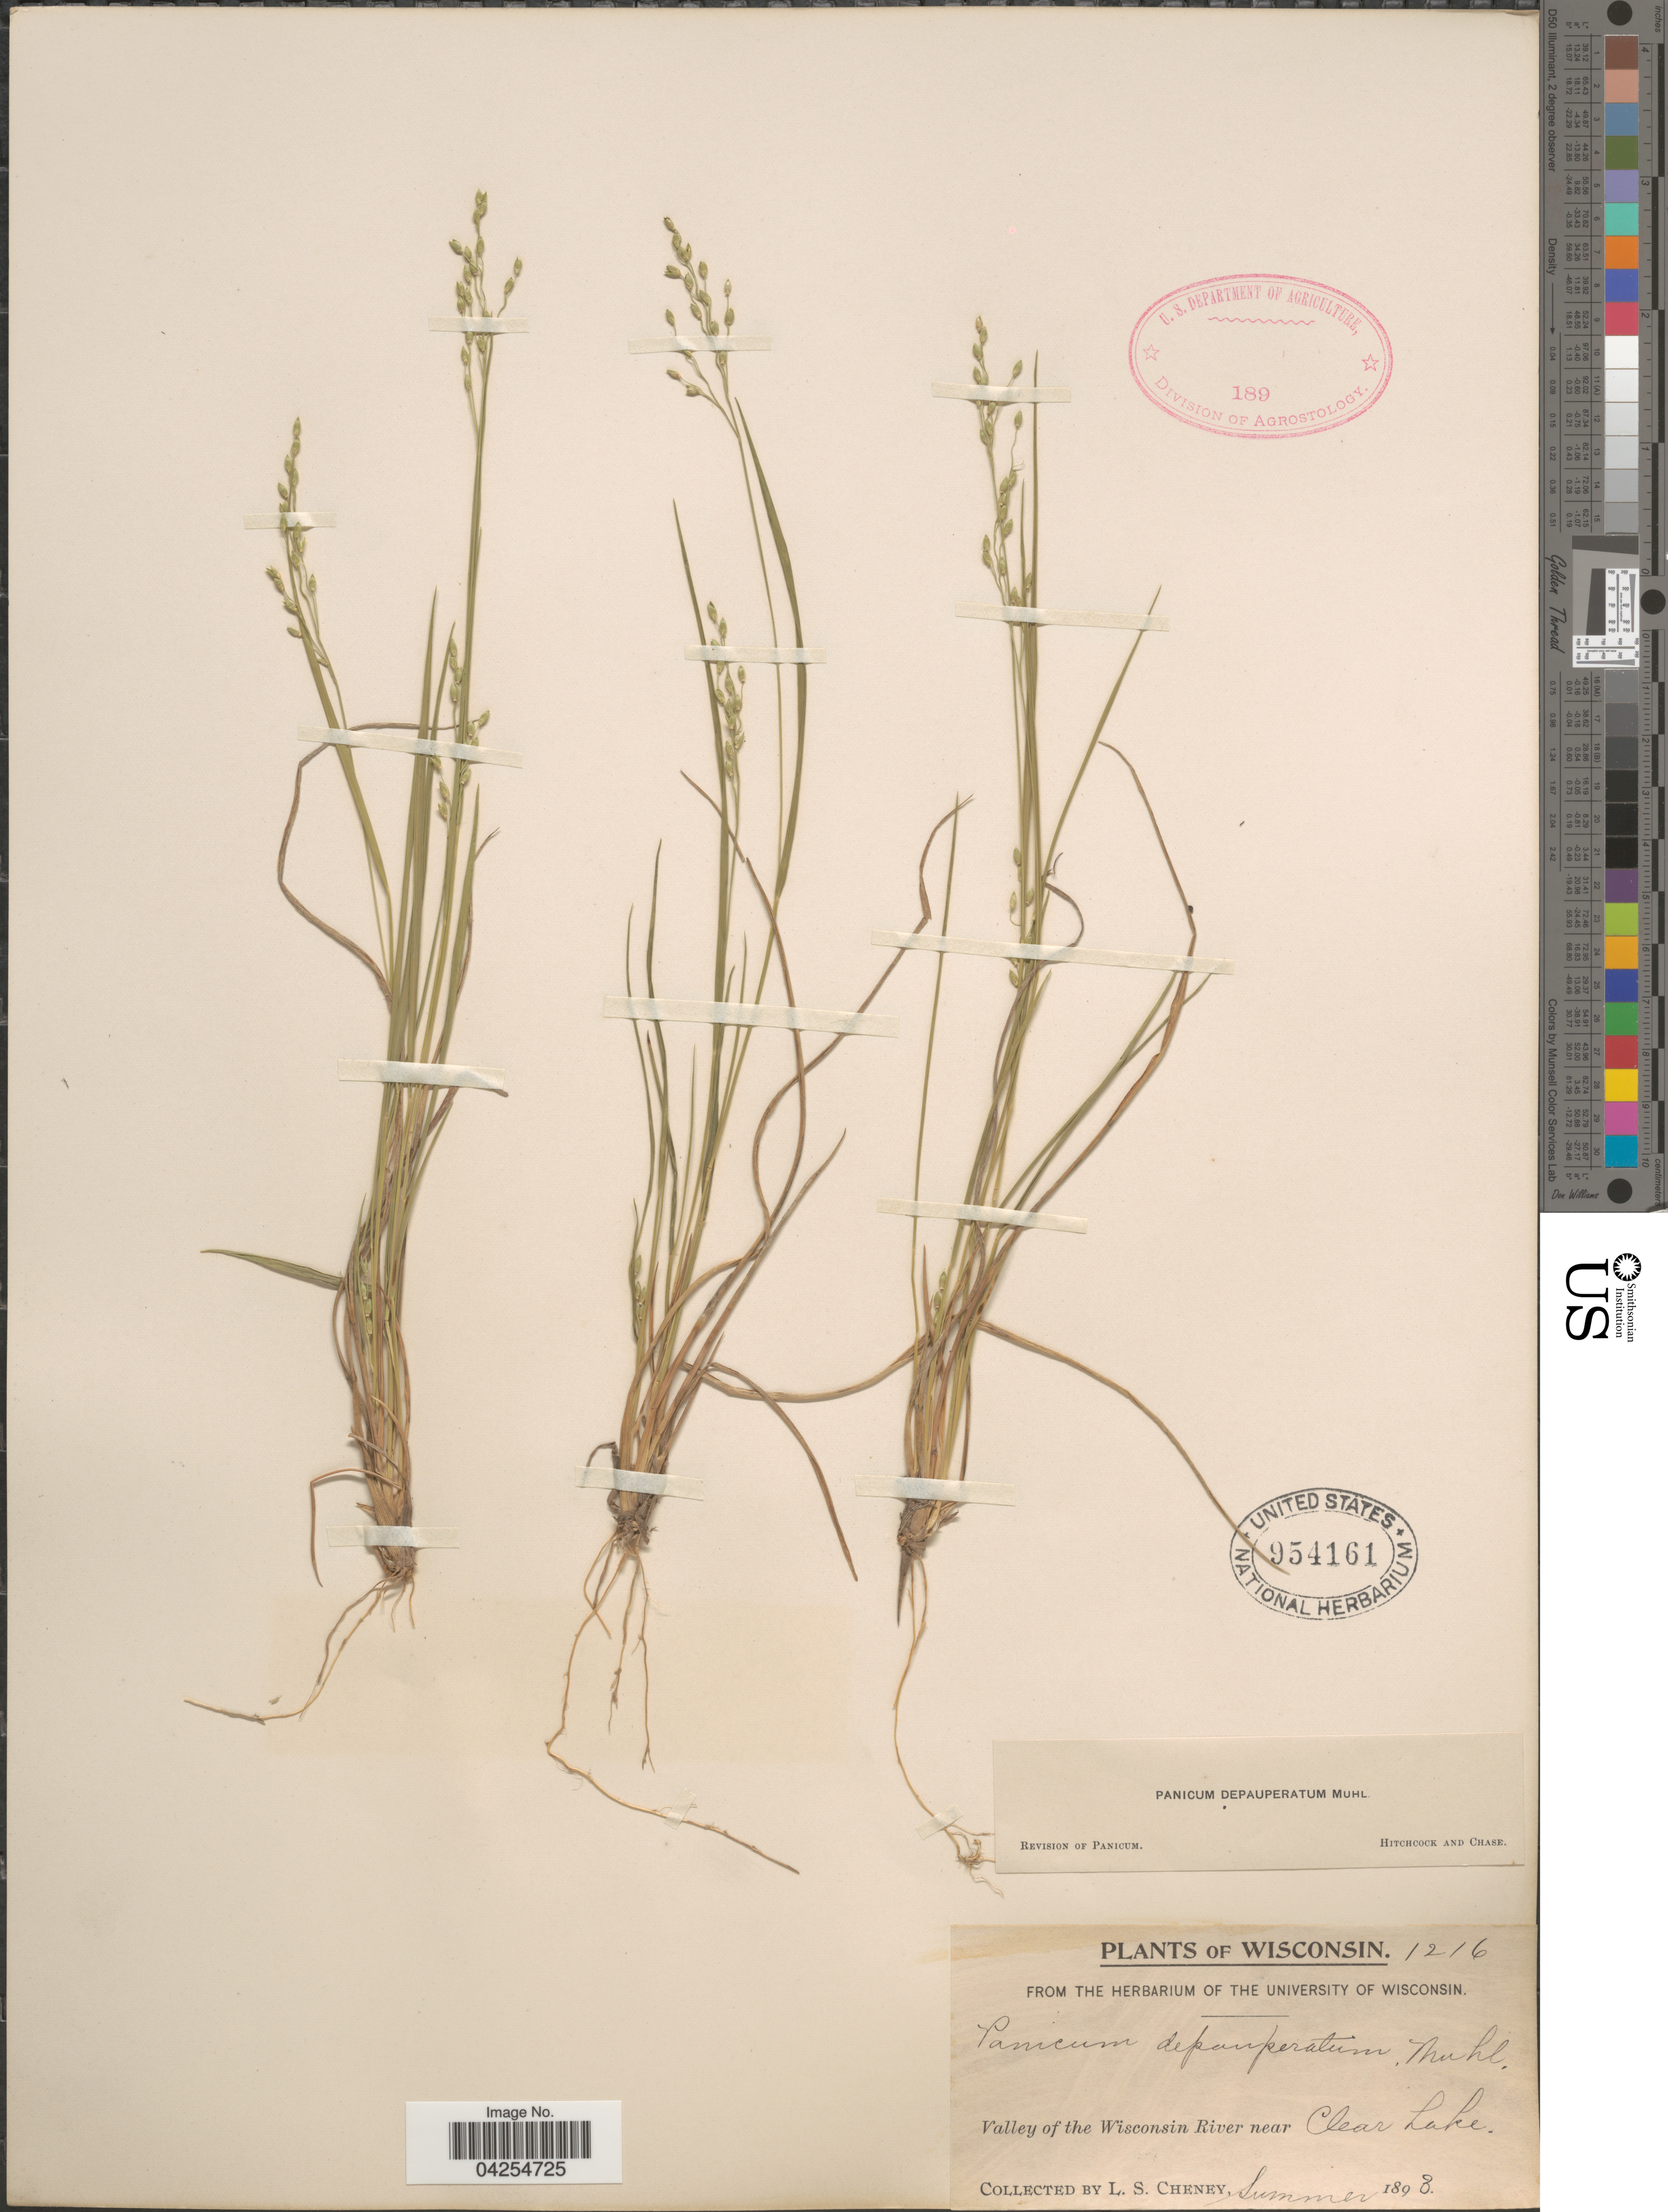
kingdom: Plantae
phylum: Tracheophyta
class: Liliopsida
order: Poales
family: Poaceae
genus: Dichanthelium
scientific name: Dichanthelium depauperatum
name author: (Muhl.) Gould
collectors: L. Cheney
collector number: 1216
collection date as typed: Summer 1898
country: United States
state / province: Wisconsin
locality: Valley of the Wisconsin River near Clear Lake.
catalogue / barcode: US 954161